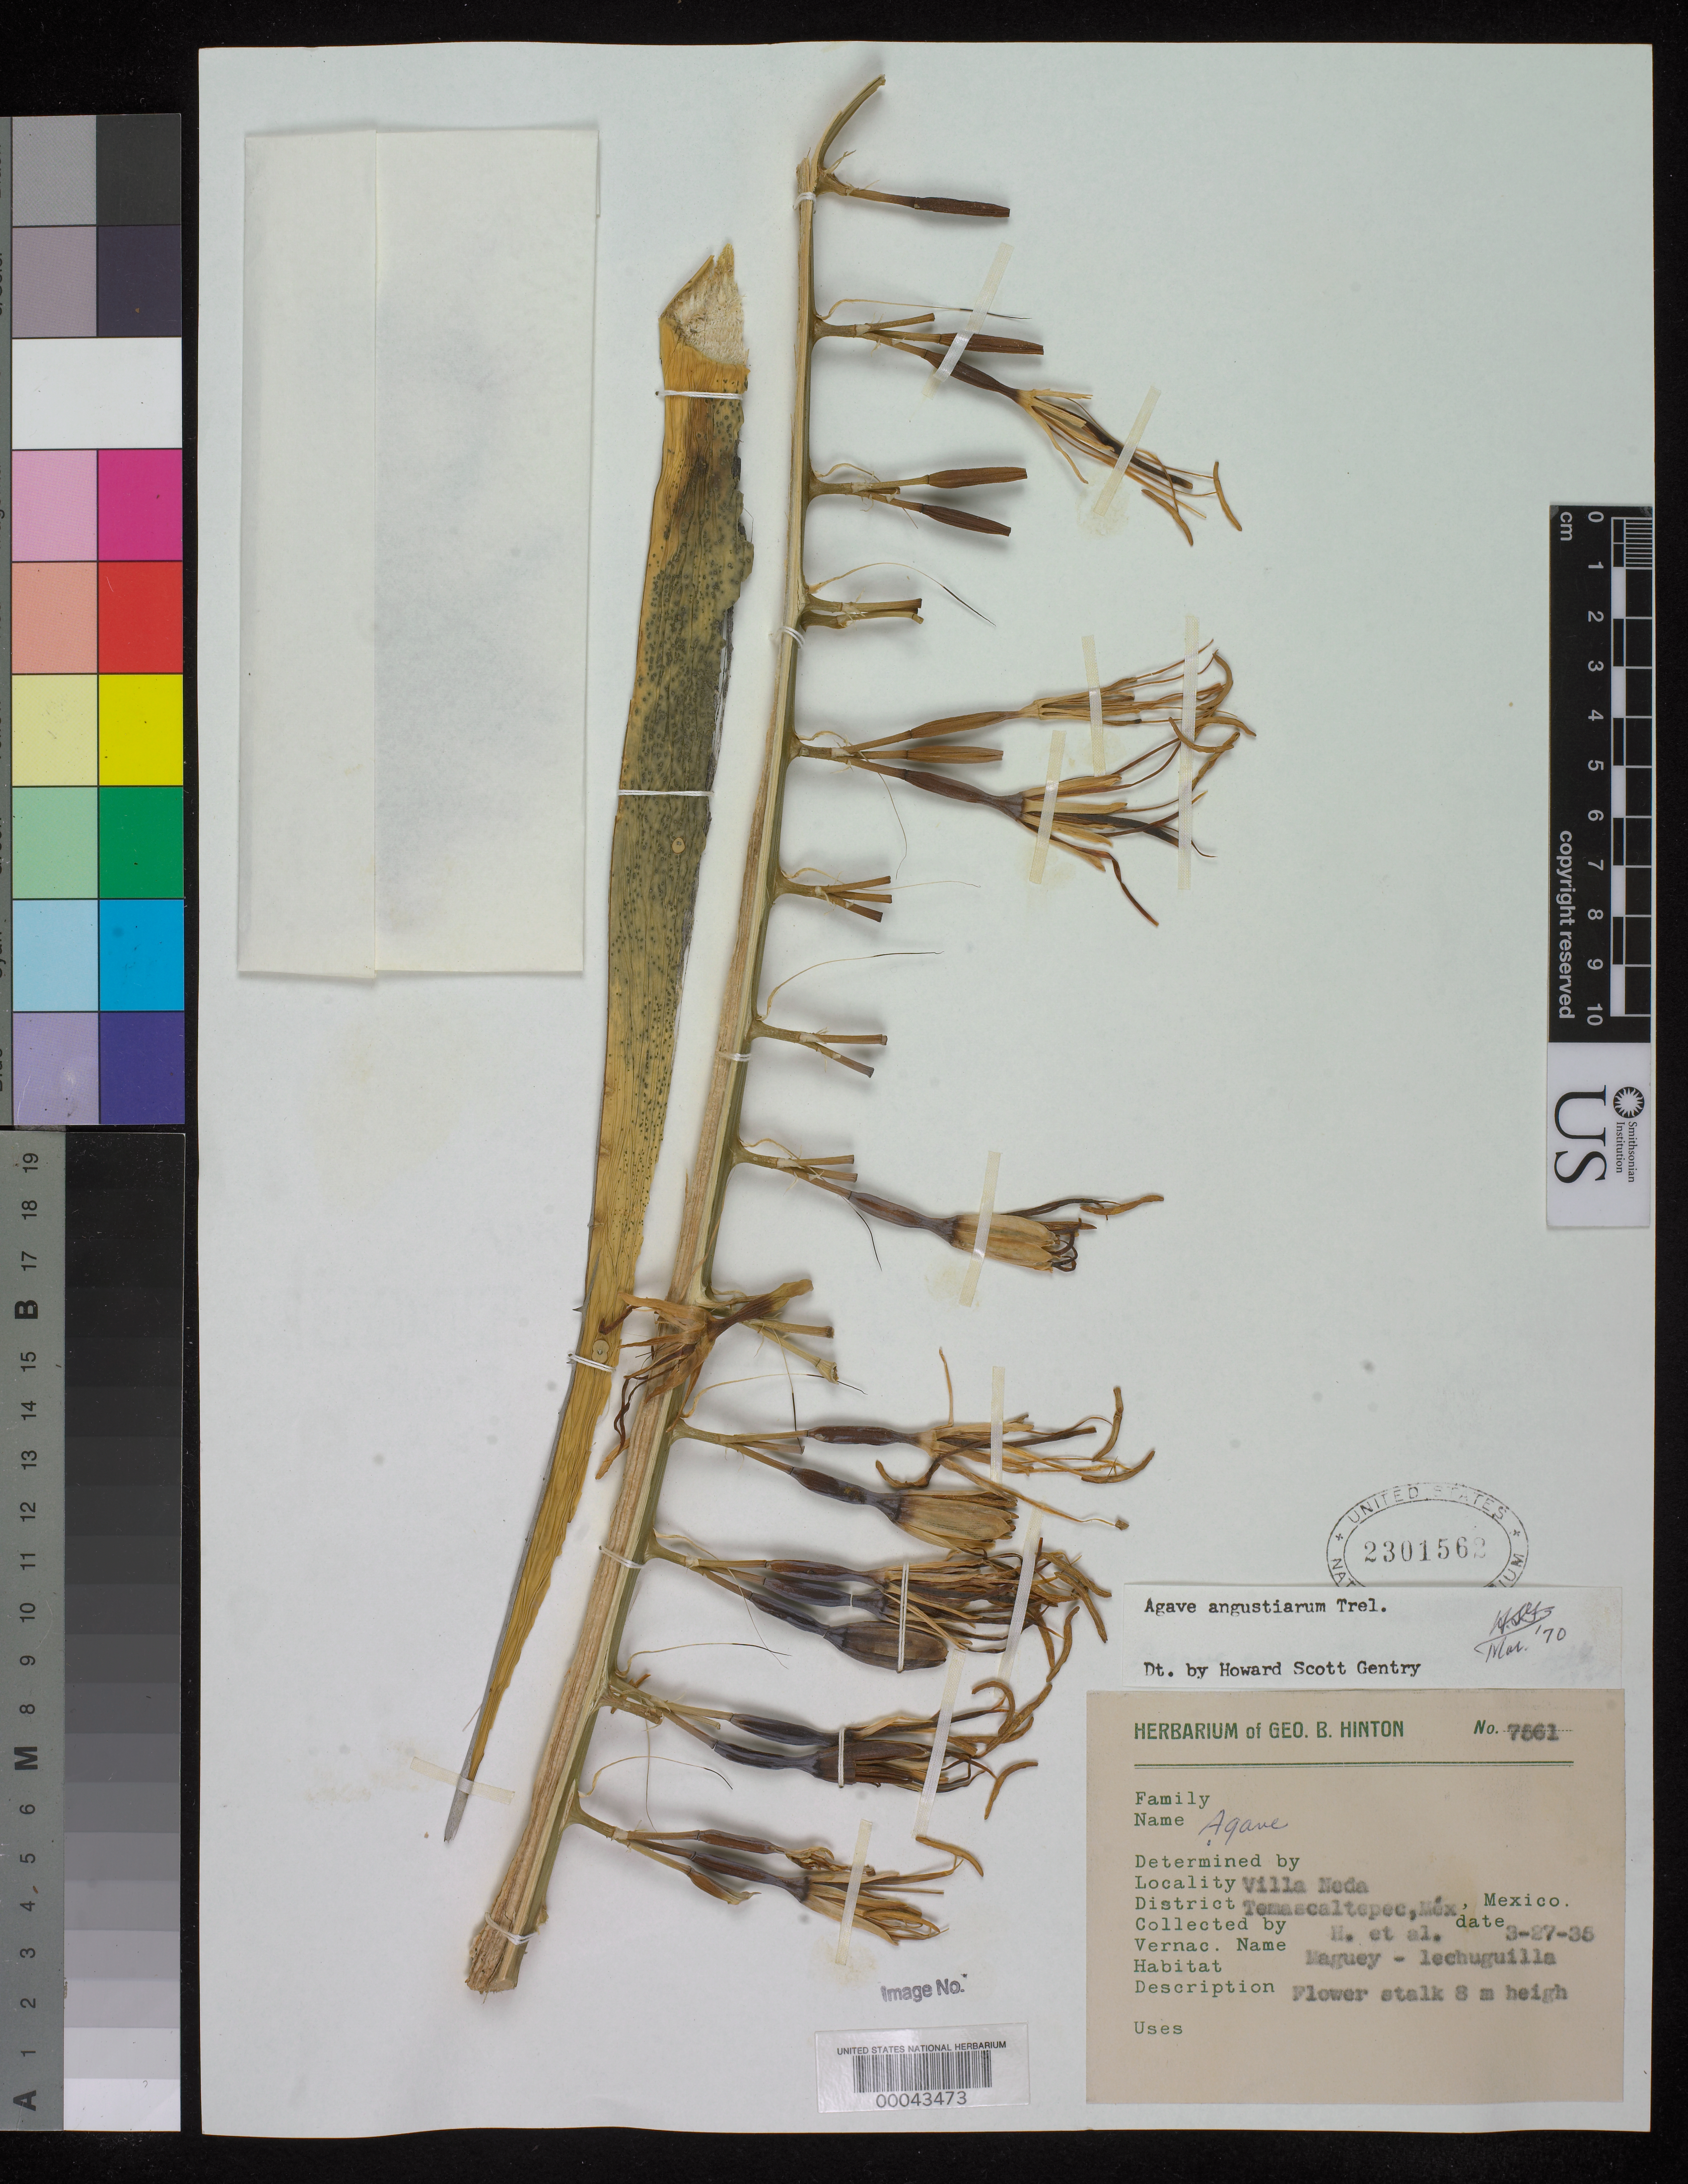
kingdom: Plantae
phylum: Tracheophyta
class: Liliopsida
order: Asparagales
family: Asparagaceae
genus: Agave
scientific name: Agave angustiarum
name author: Trel.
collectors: G. B. Hinton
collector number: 7561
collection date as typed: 27 Mar 1935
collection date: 1935-03-27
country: Mexico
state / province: México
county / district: Temascaltepec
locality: Villa Neda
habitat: Maguey - lechuguilla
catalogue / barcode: US 2301562